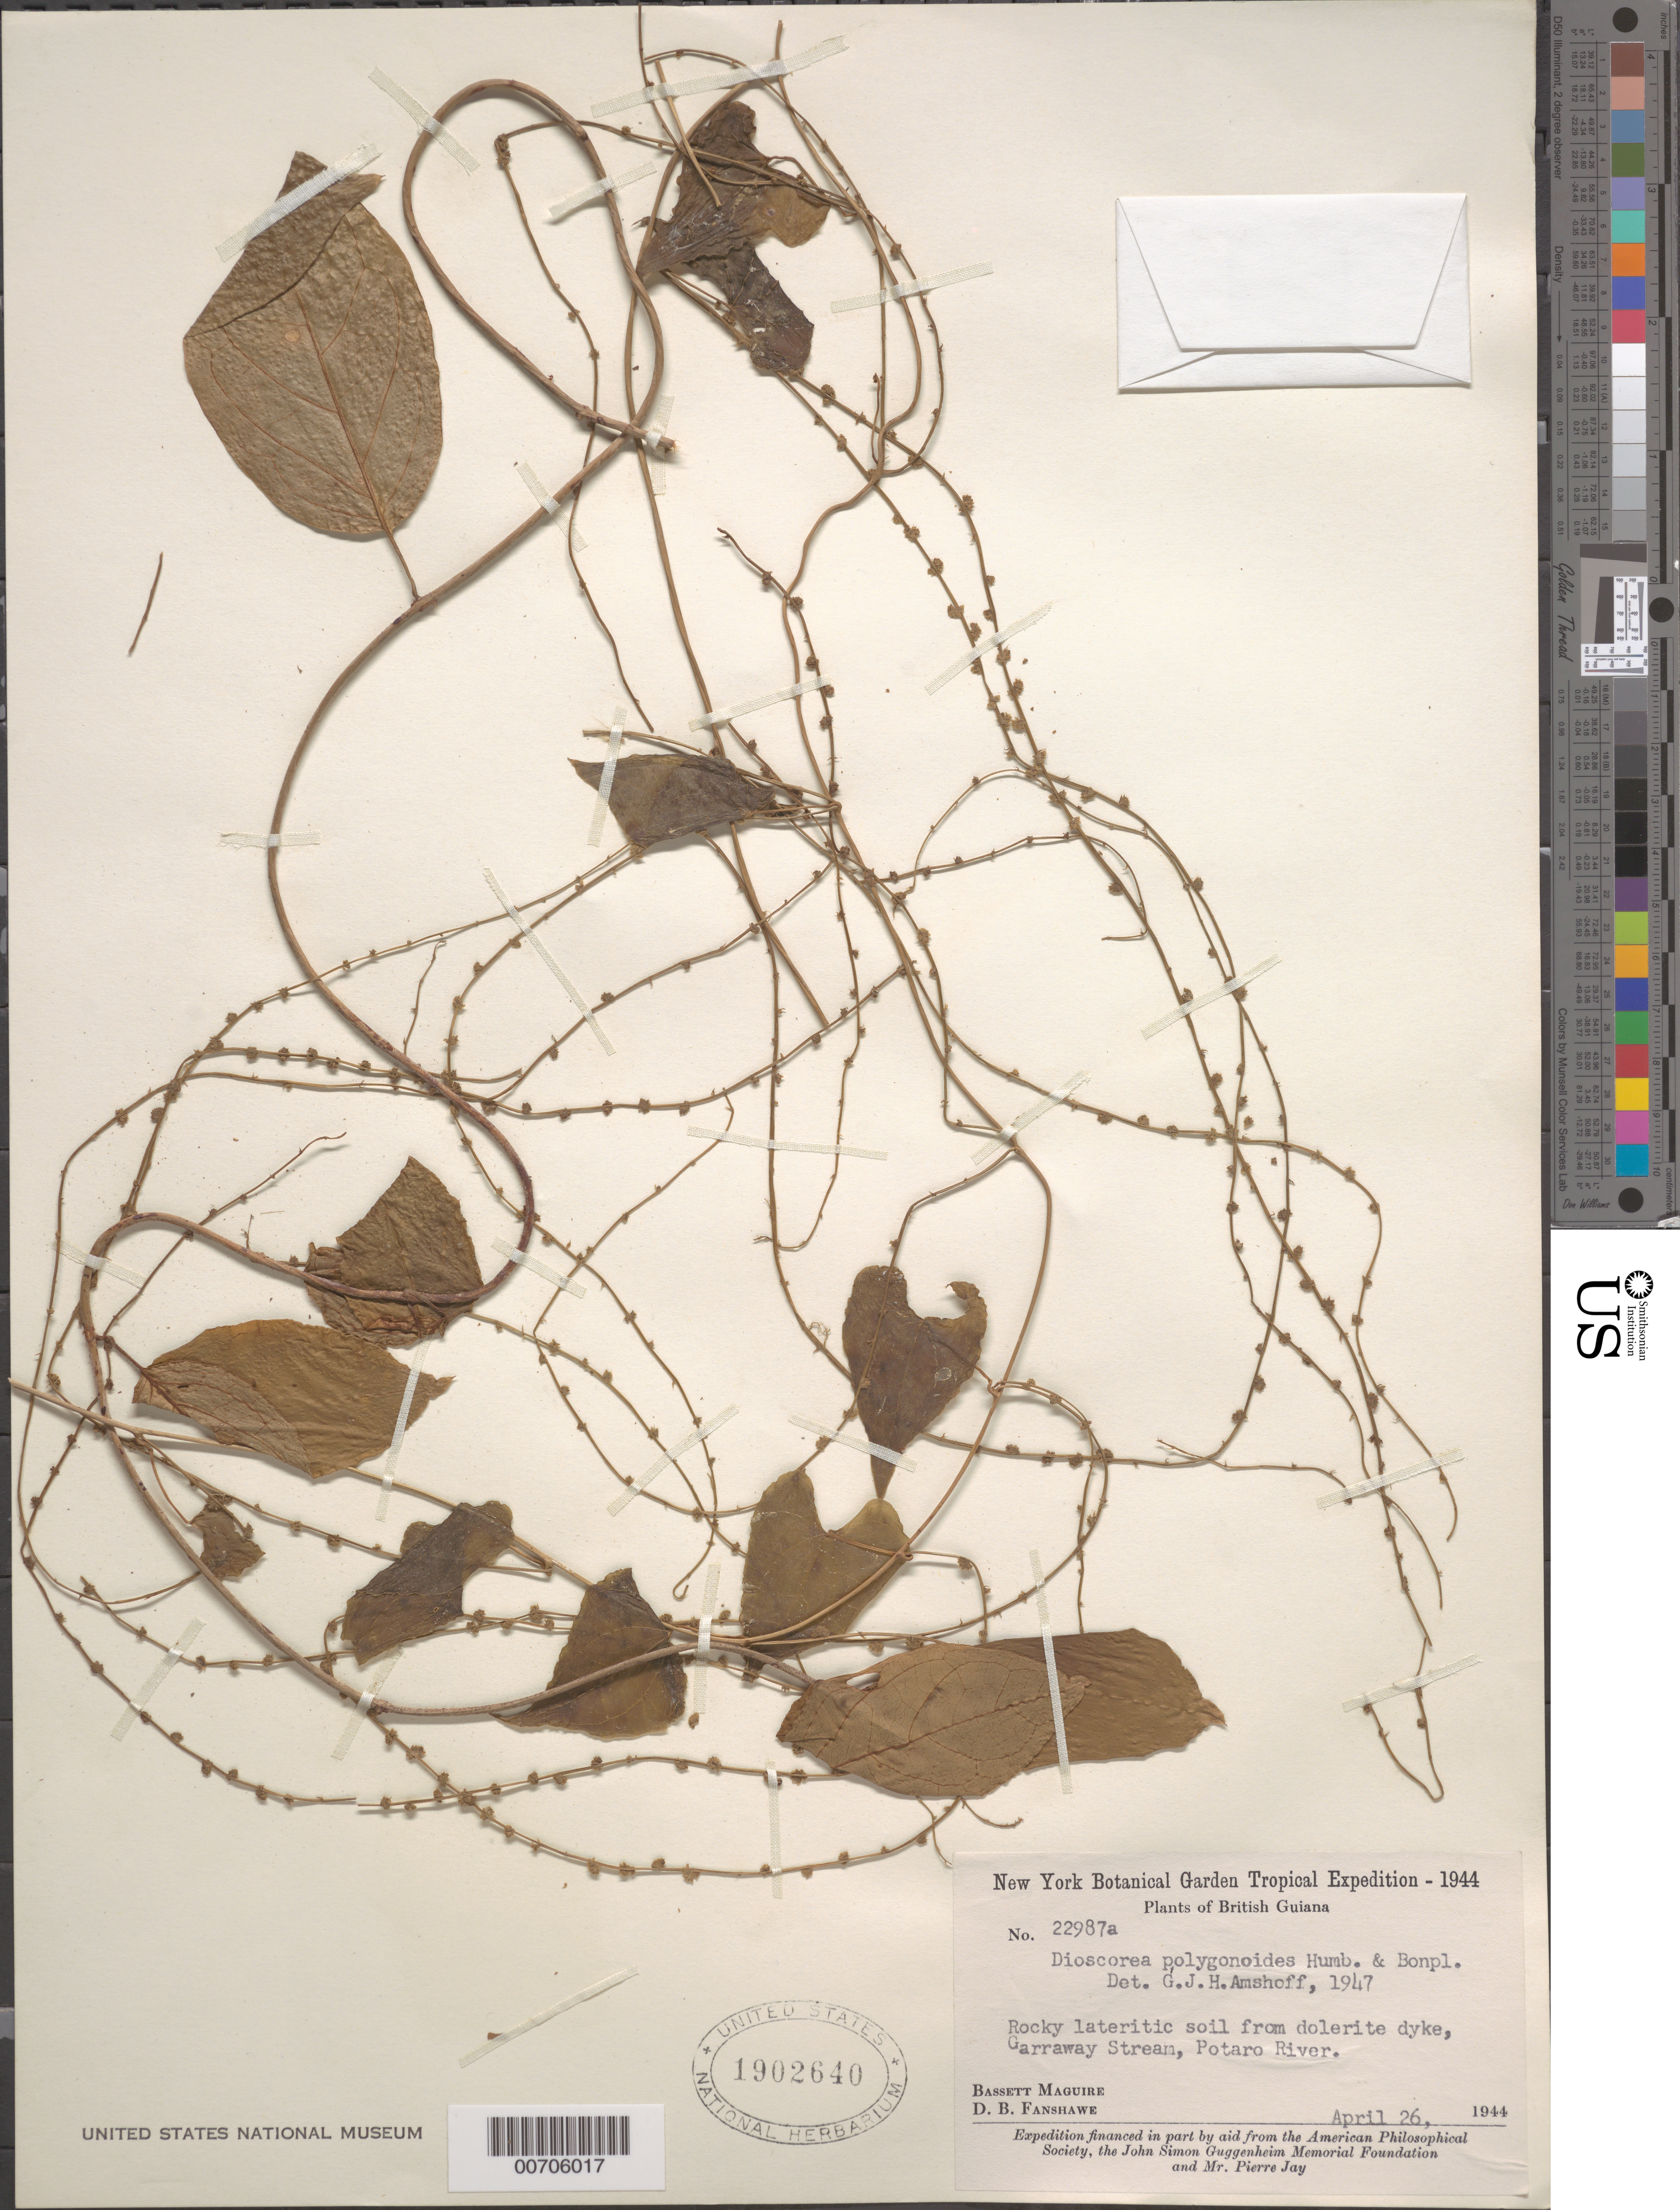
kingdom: Plantae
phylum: Tracheophyta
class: Liliopsida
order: Dioscoreales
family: Dioscoreaceae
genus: Dioscorea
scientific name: Dioscorea polygonoides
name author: Humb. & Bonpl. ex Willd.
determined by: Amshoff, G. J. H.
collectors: B. Maguire & D. B. Fanshawe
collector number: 22987 a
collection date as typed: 26-Apr-44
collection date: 1944-04-26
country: Guyana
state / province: Potaro-Siparuni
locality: Garraway Stream, Potaro River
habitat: Rocky lateritic soil from dolerite dyke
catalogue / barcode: US 1902640